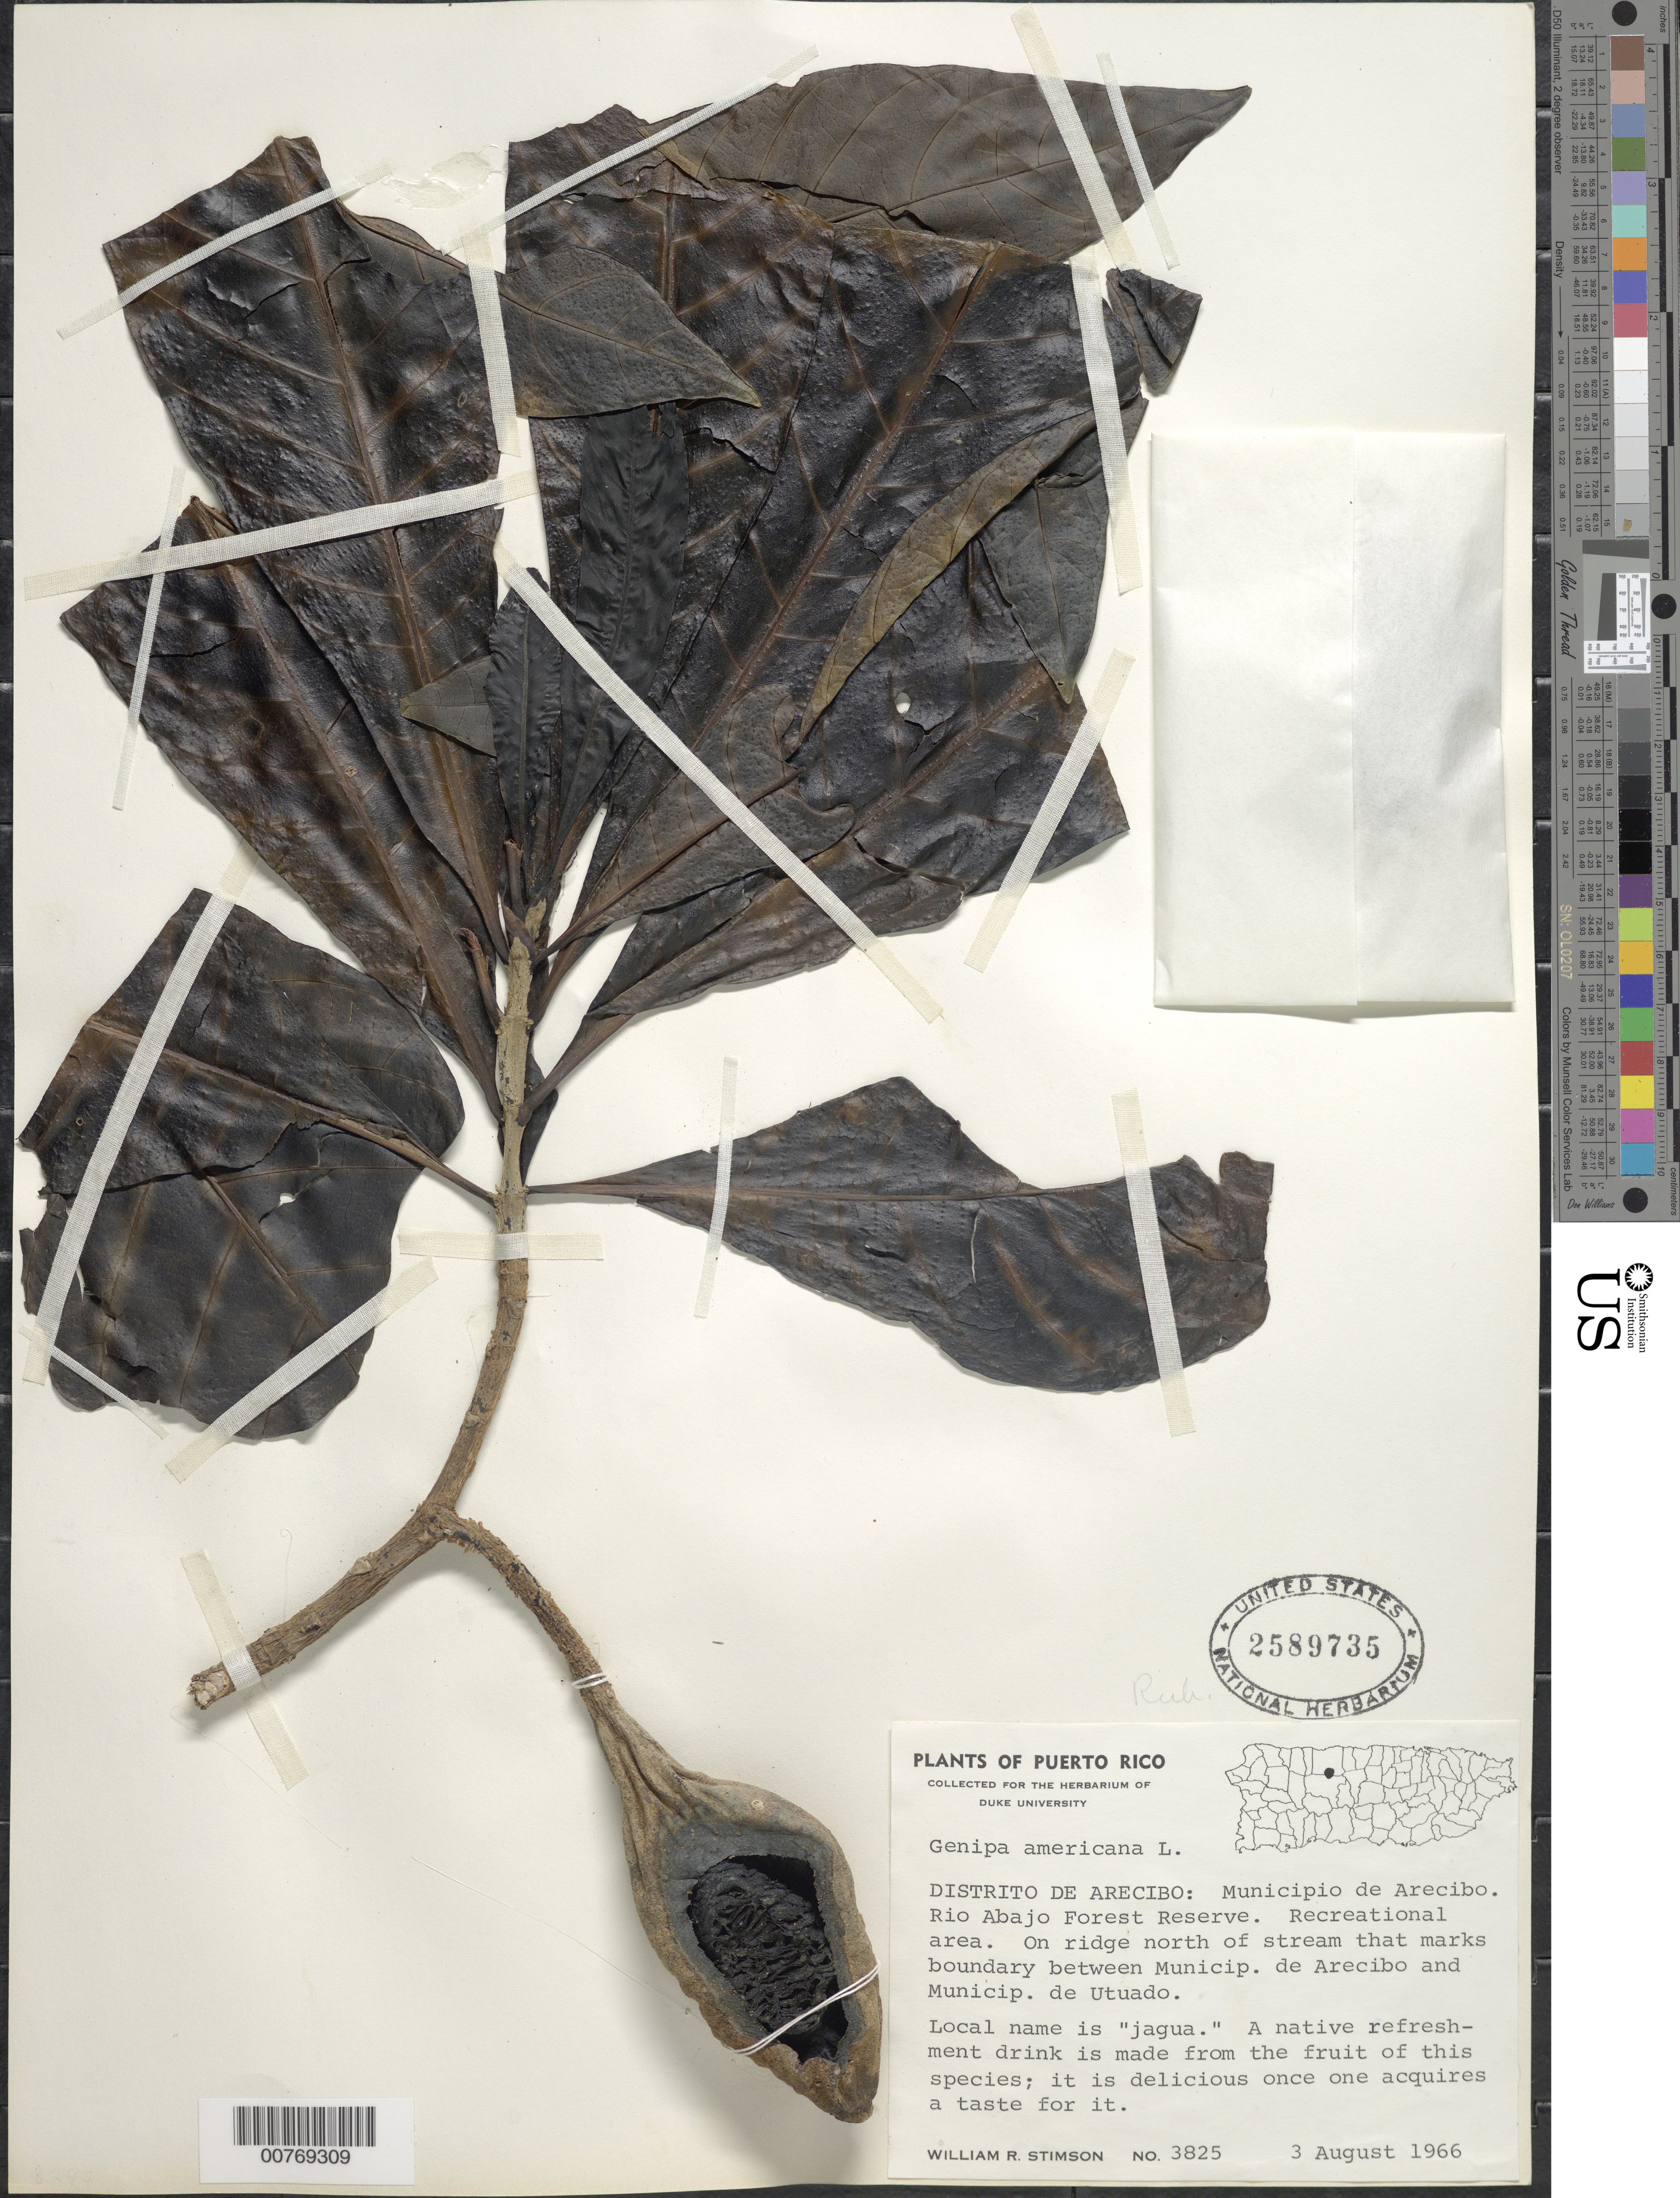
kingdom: Plantae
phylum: Tracheophyta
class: Magnoliopsida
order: Gentianales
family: Rubiaceae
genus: Genipa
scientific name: Genipa americana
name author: L.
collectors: W. R. Stimson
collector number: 3825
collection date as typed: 03 Aug 1966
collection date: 1966-08-03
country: Puerto Rico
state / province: Arecibo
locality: Distrito Arecibo: Municipio Arecibo. Río Abajo Forest Reserve. Recreational Area; on ridge north of stream that marks boundary between Municipio de Arecibo and Municipio de Utuado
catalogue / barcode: US 2589735